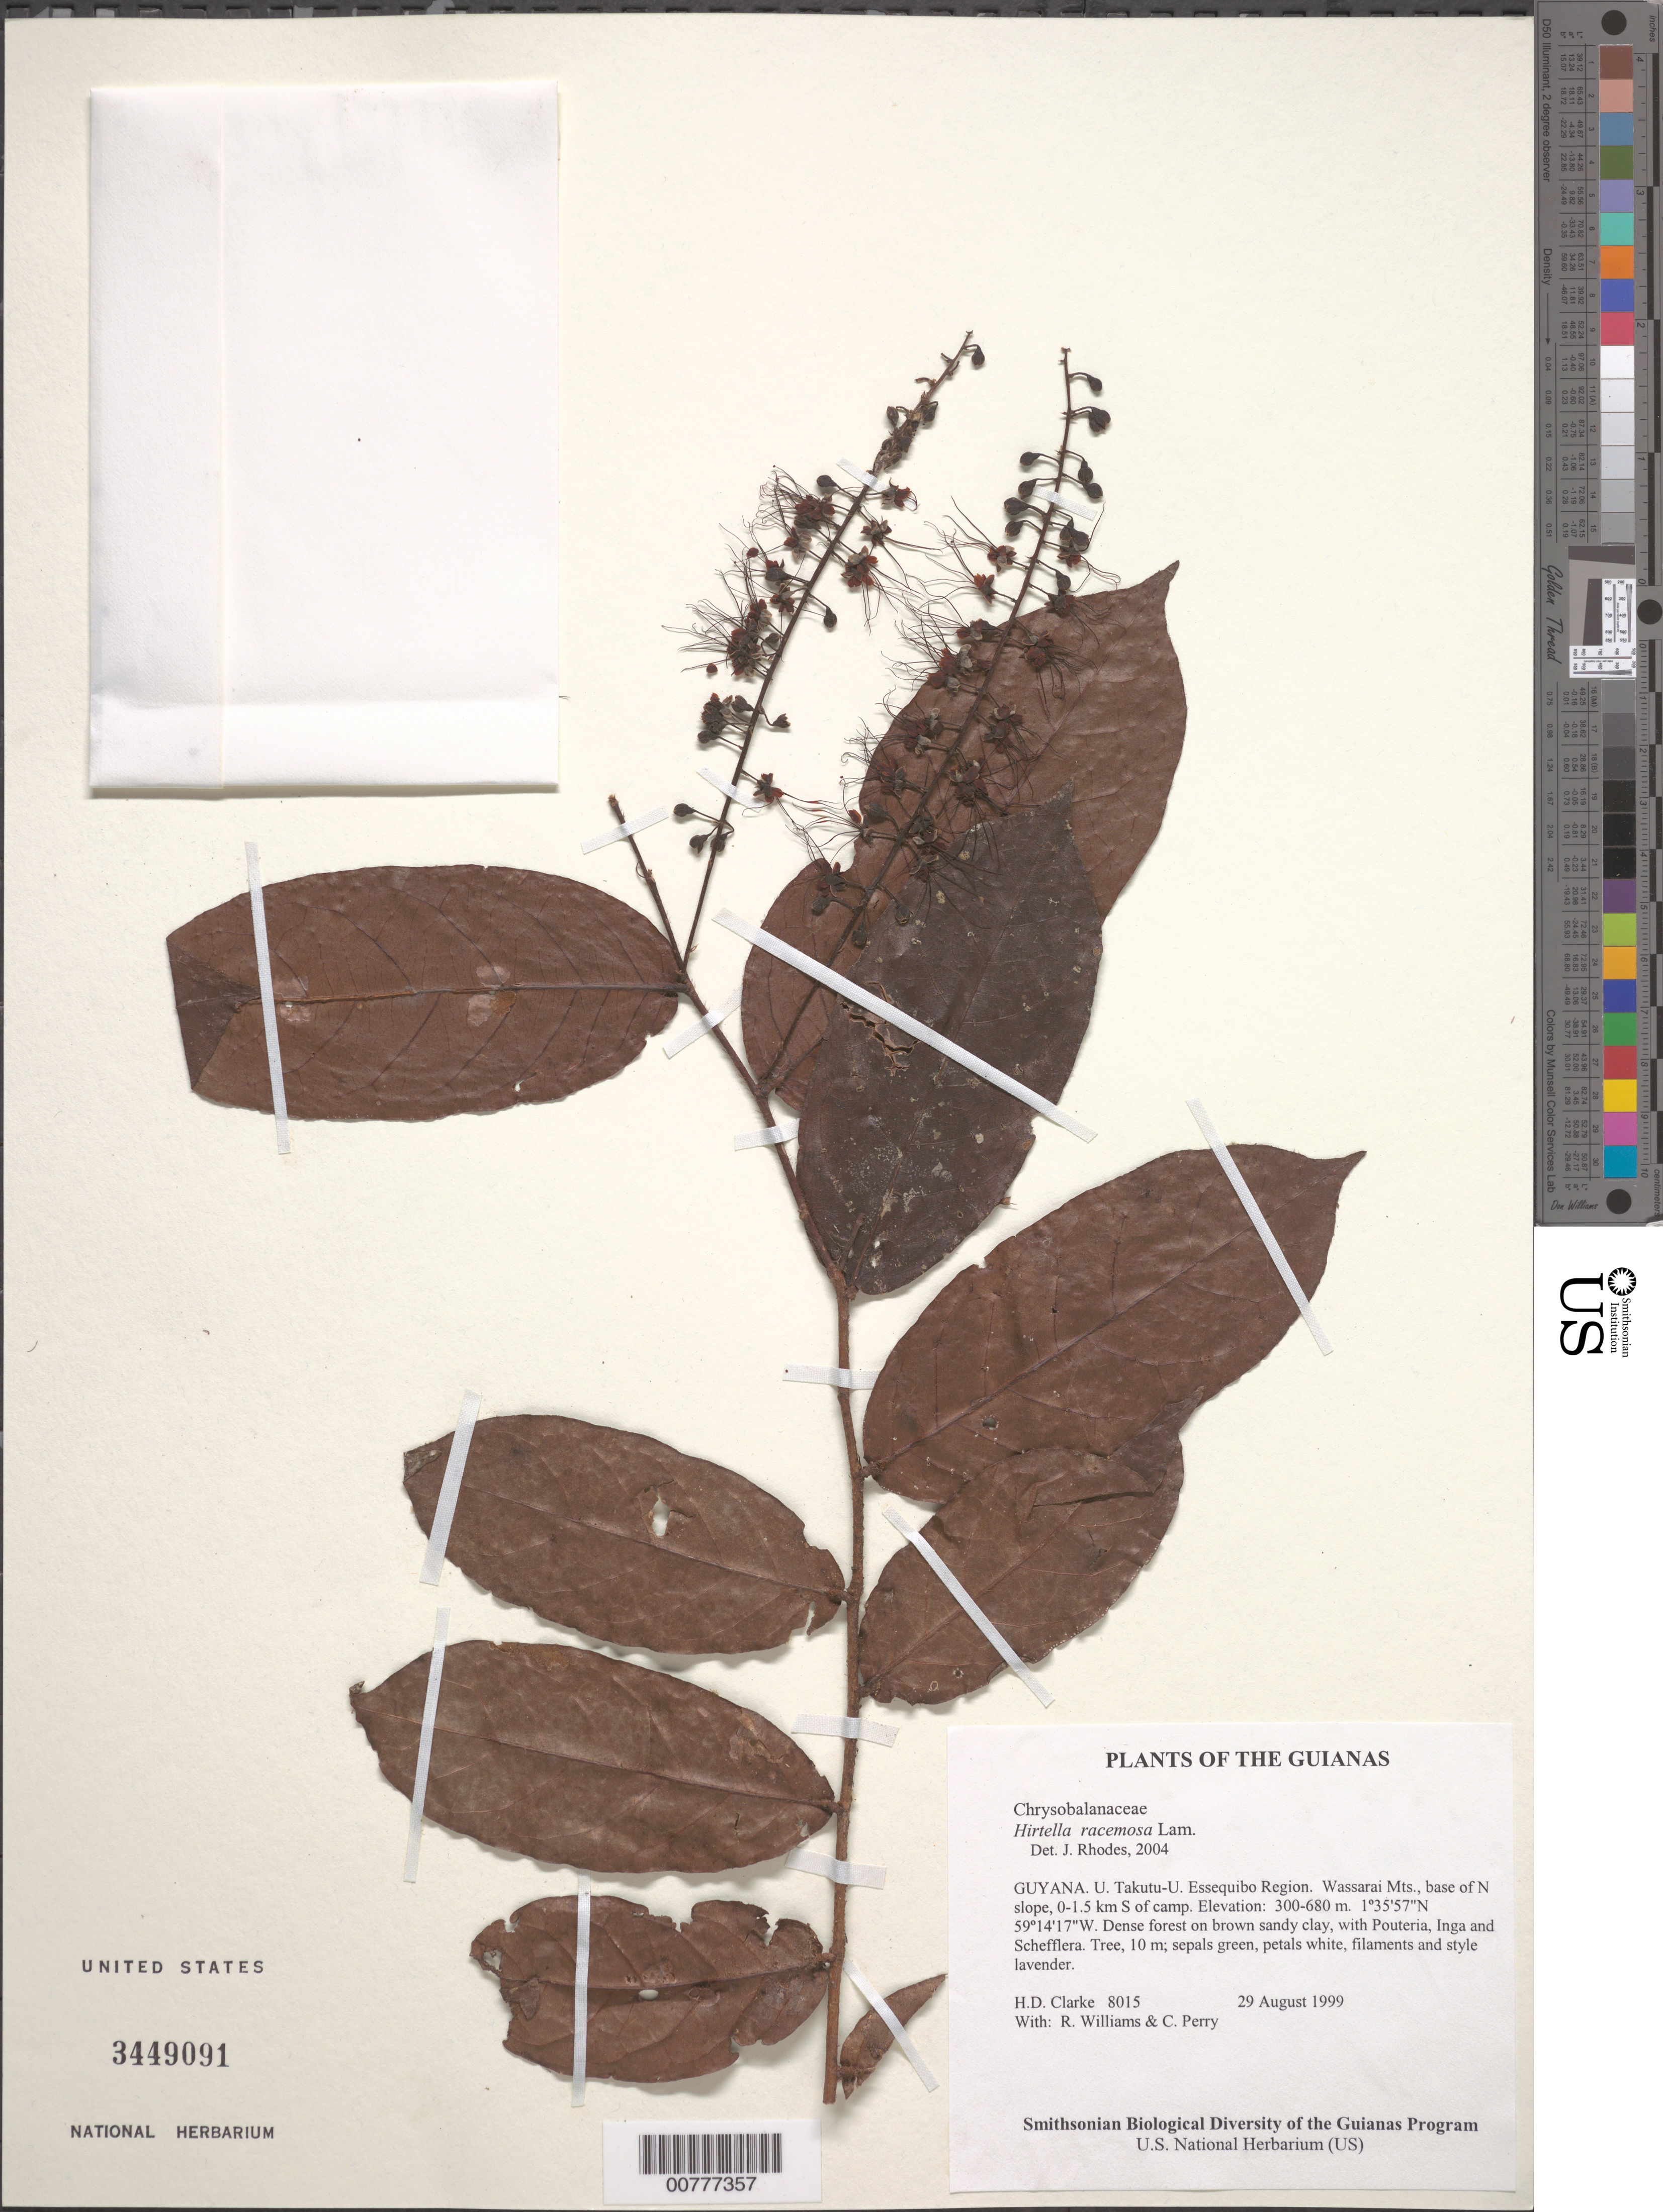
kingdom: Plantae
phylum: Tracheophyta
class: Magnoliopsida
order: Malpighiales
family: Chrysobalanaceae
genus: Hirtella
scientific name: Hirtella racemosa var. racemosa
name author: Lam.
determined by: Strong, M. T., (US), Smithsonian Institution - National Museum of Natural History (UNITED STATES)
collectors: H. D. Clarke, R. Williams & C. Perry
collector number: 8015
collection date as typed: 29 August 1999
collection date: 1999-08-29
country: Guyana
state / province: U. Takutu-U. Essequibo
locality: Wassarai Mts., base of N slope, 0-1.5 km S of camp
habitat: Dense forest on brown sandy clay, with Pouteria, Inga and Schefflera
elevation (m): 300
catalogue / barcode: US 3449091